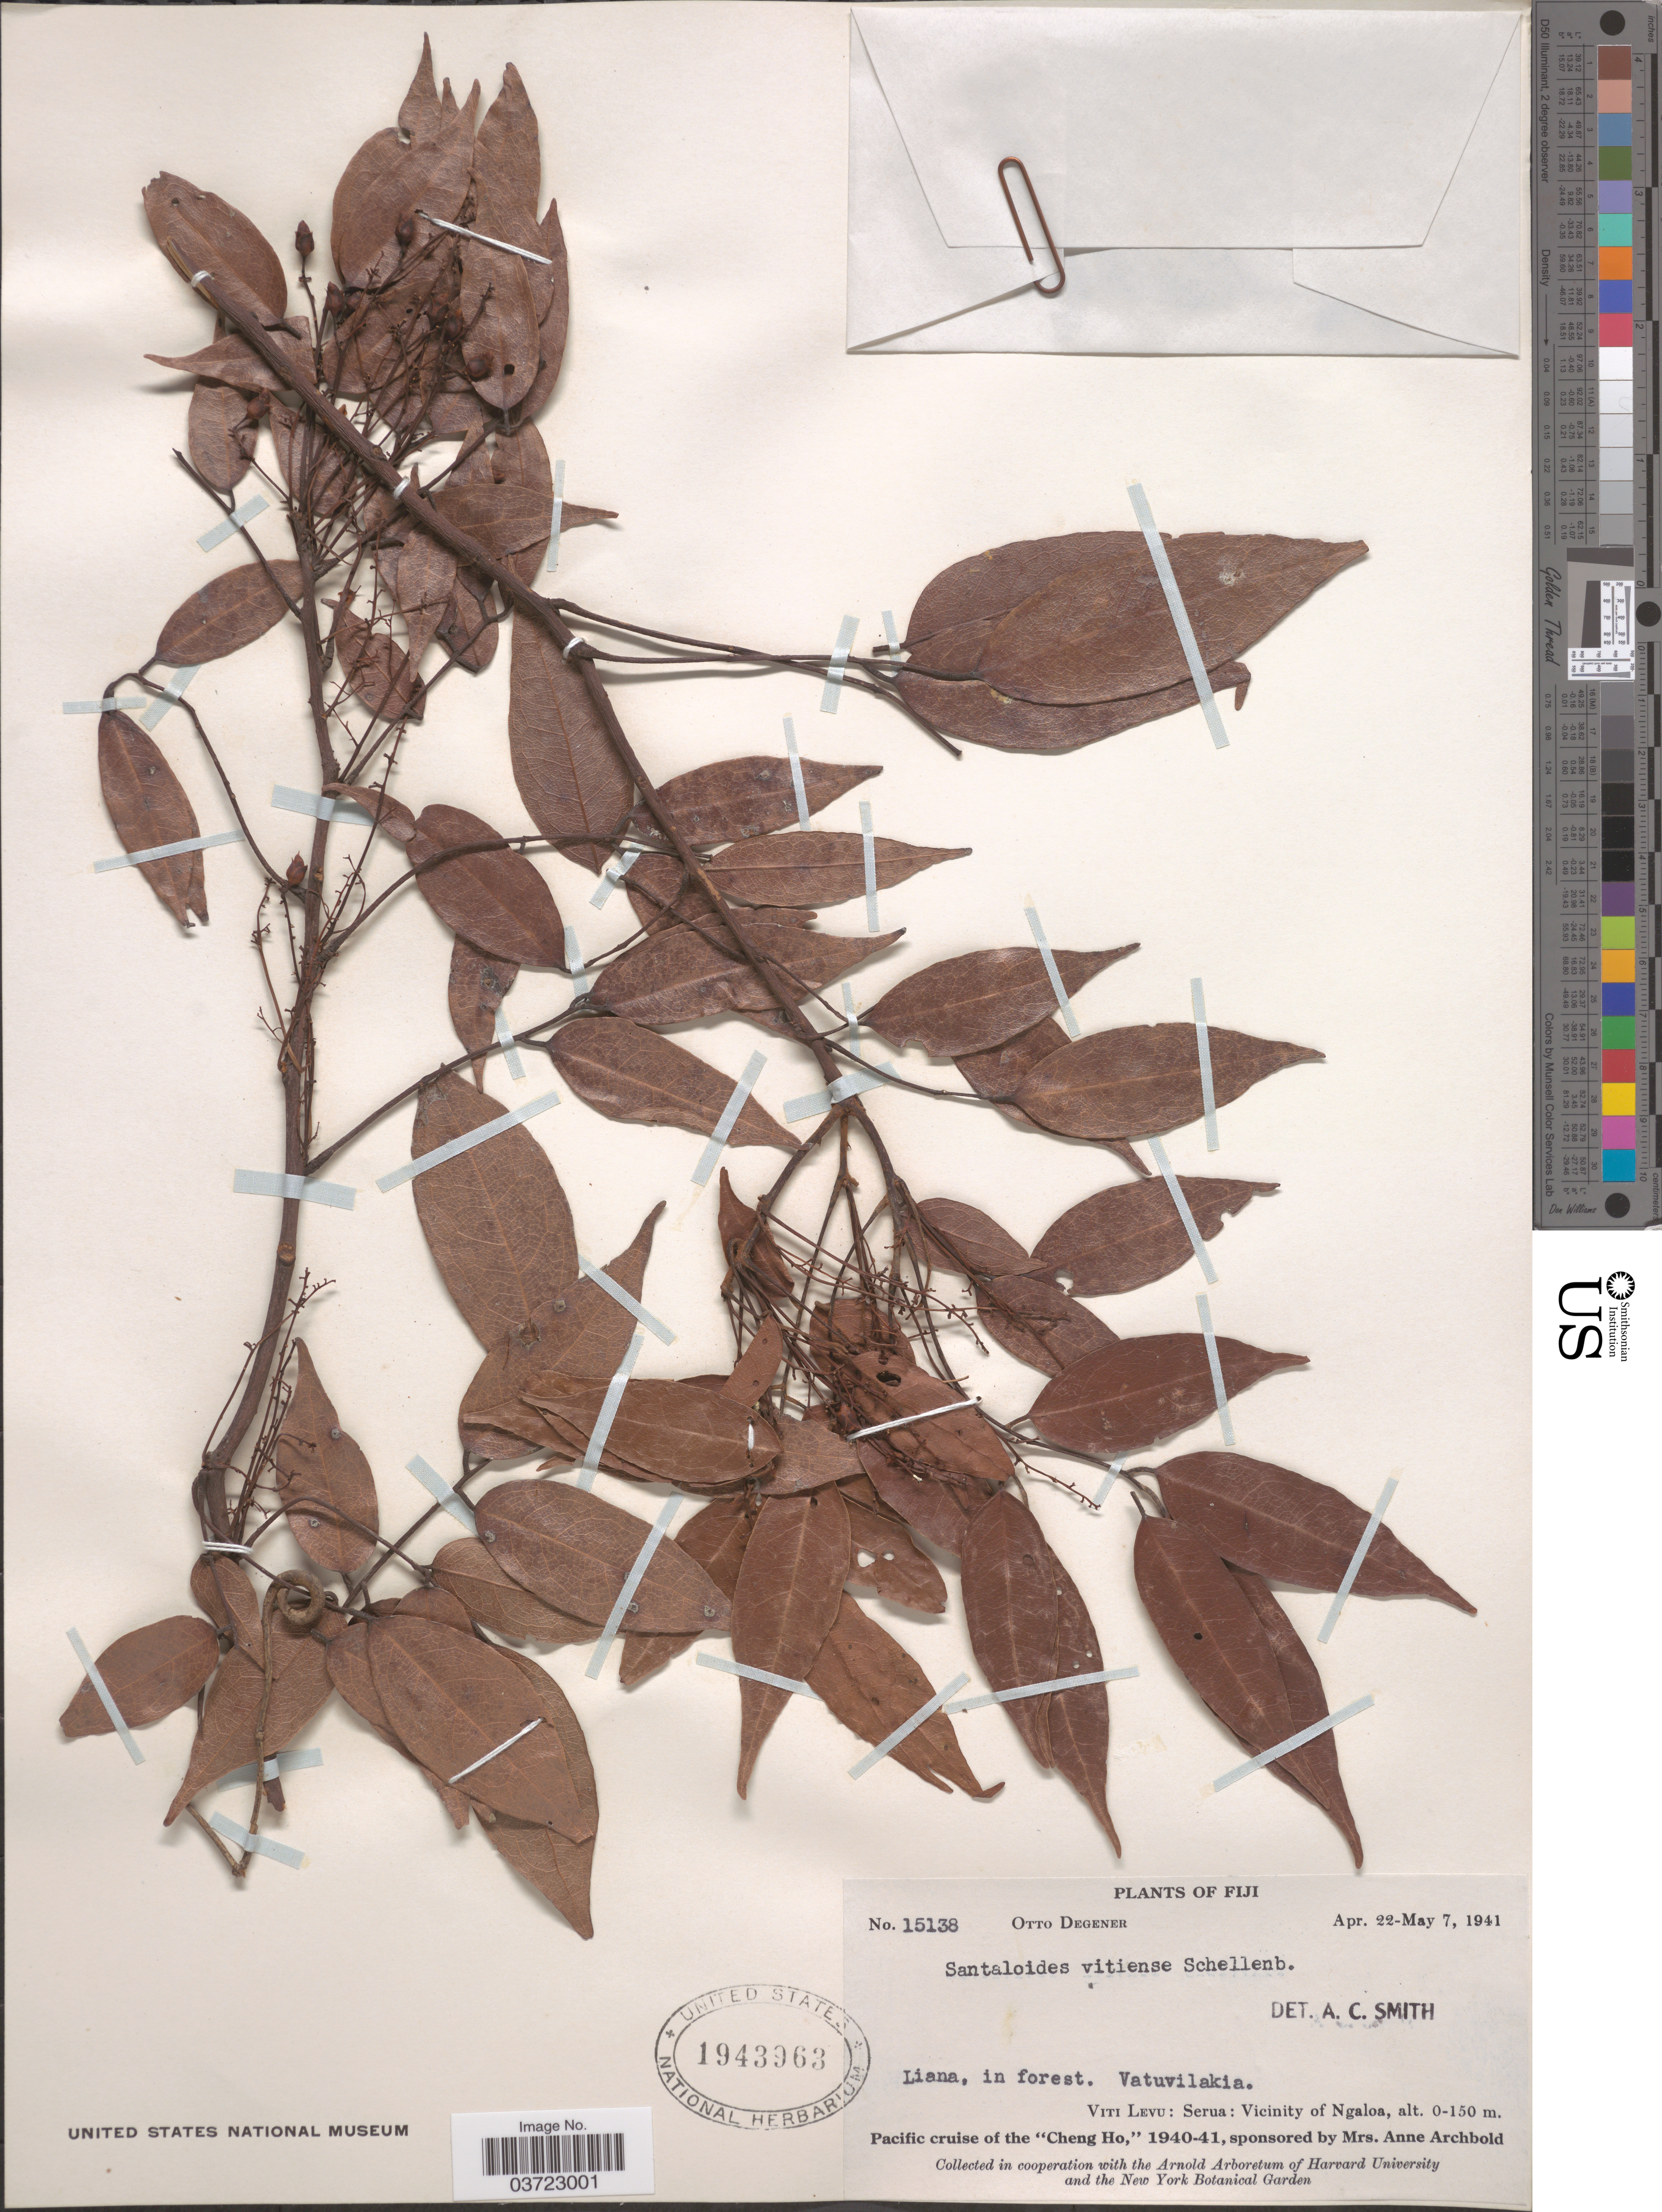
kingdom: Plantae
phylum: Tracheophyta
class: Magnoliopsida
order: Oxalidales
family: Connaraceae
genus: Rourea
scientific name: Rourea minor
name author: (Gaertn.) Leenh.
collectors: O. Degener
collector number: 15138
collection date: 1941-04-22/1941-05-07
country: Fiji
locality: Vatuvilakia. VatuViti Levu: Serua: Vicinity of Ngaloa.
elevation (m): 0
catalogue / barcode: US 1943963